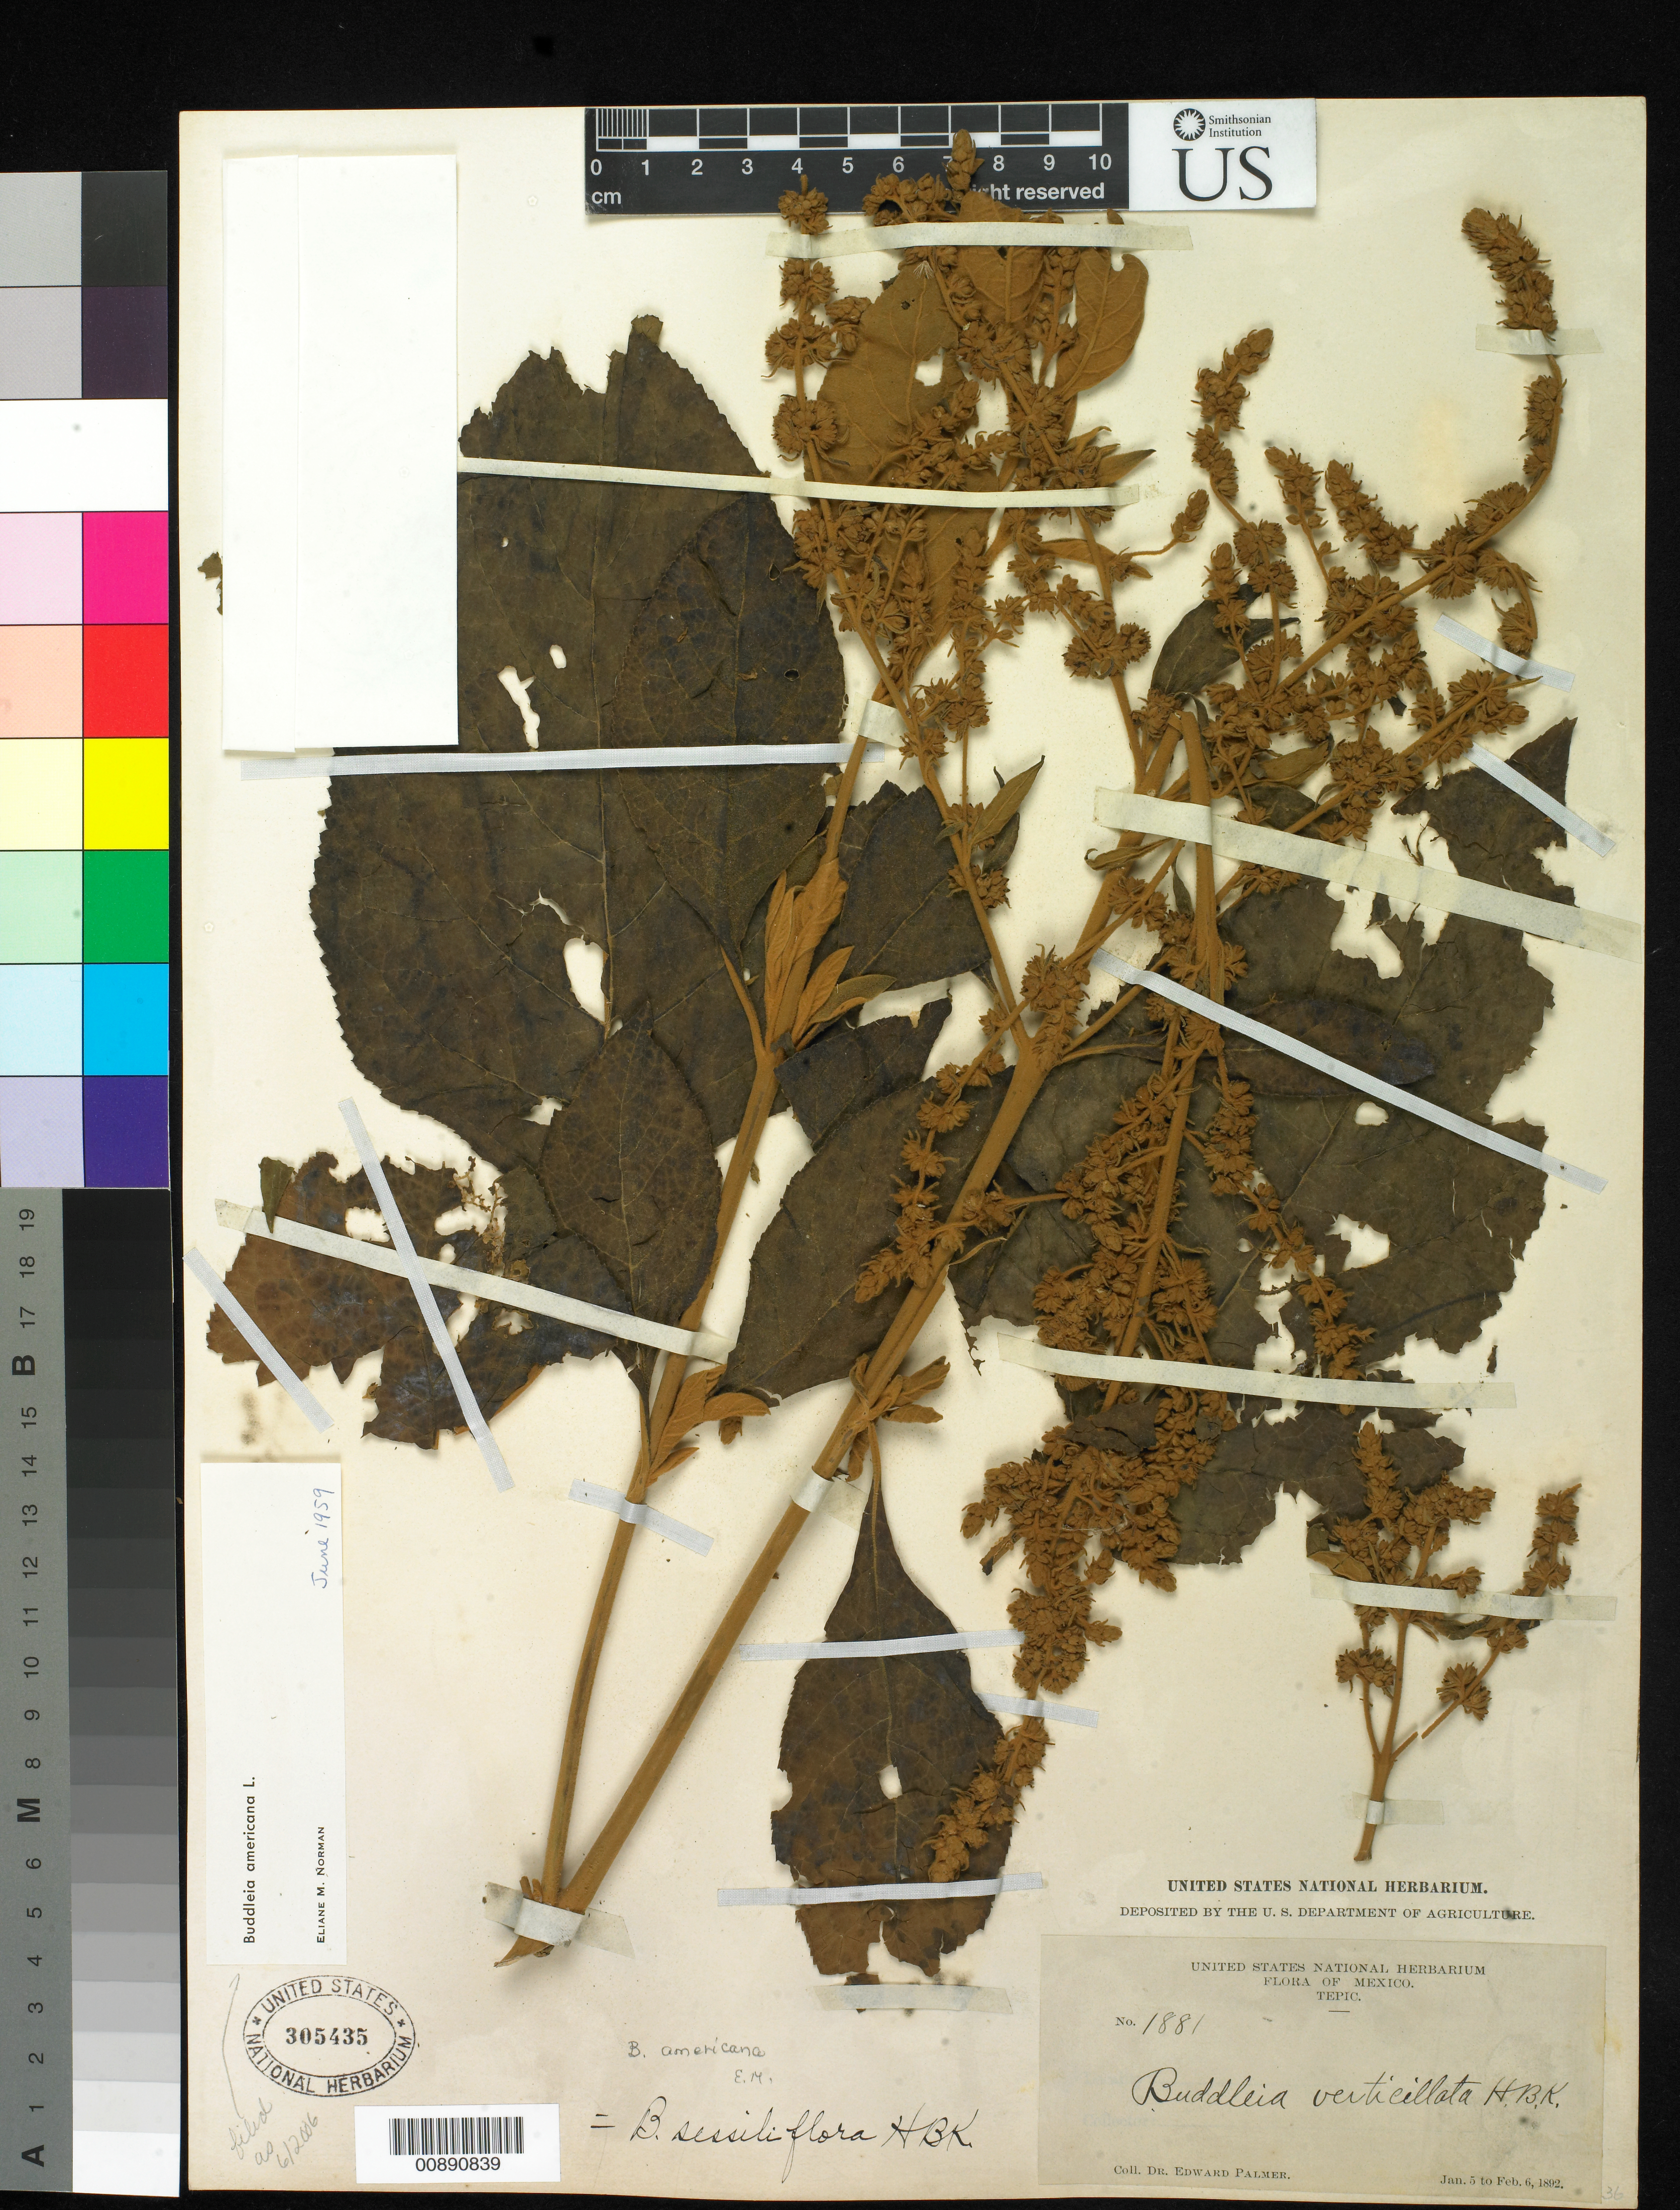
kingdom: Plantae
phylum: Tracheophyta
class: Magnoliopsida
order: Lamiales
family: Scrophulariaceae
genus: Buddleja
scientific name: Buddleja americana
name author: L.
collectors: E. Palmer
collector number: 1881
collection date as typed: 05 Jan 1892 to 06 Feb 1892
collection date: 1892-01-05/1892-02-06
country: Mexico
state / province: Nayarit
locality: Tepic, Nayarit.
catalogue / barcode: US 305435